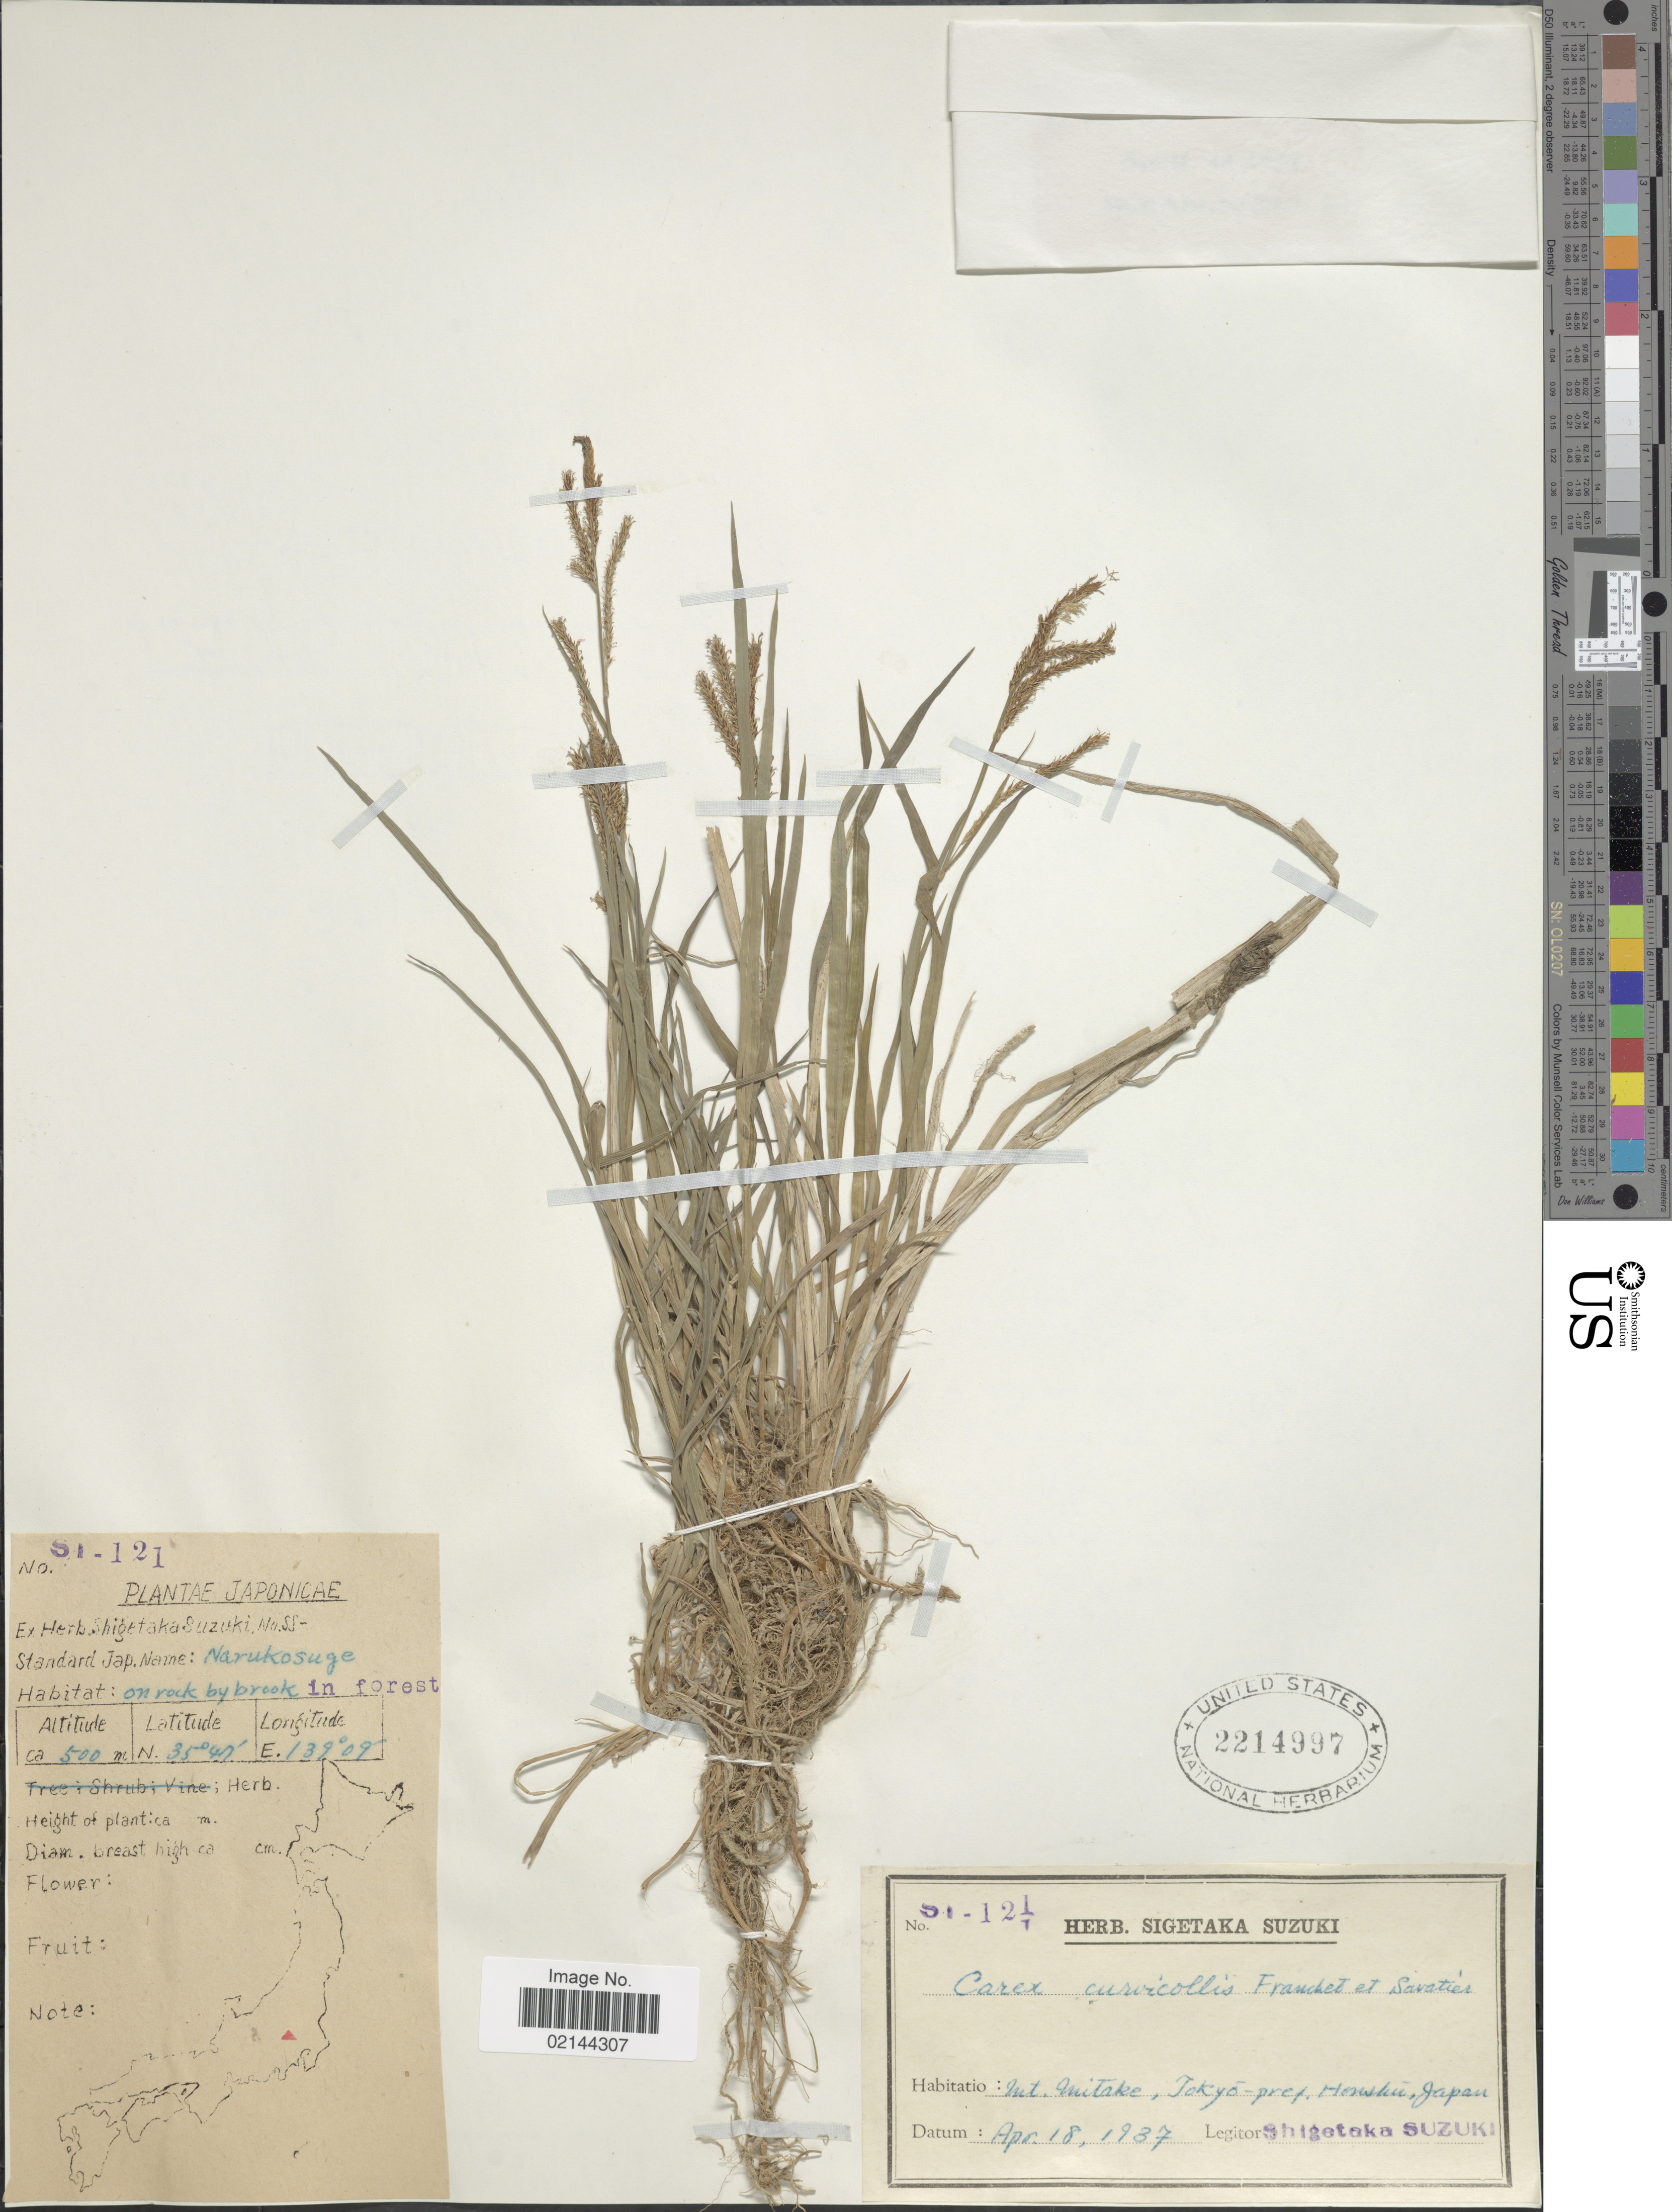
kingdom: Plantae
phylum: Tracheophyta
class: Liliopsida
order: Poales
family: Cyperaceae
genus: Carex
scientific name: Carex curvicollis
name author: Franch. & Sav.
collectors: S. Suzuki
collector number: SI-121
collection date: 1937-04-18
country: Japan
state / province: Tokyo, Federal City of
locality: Mt. Mutake, Tokyo-pref. Honshu, Japan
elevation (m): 500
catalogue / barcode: US 2214997